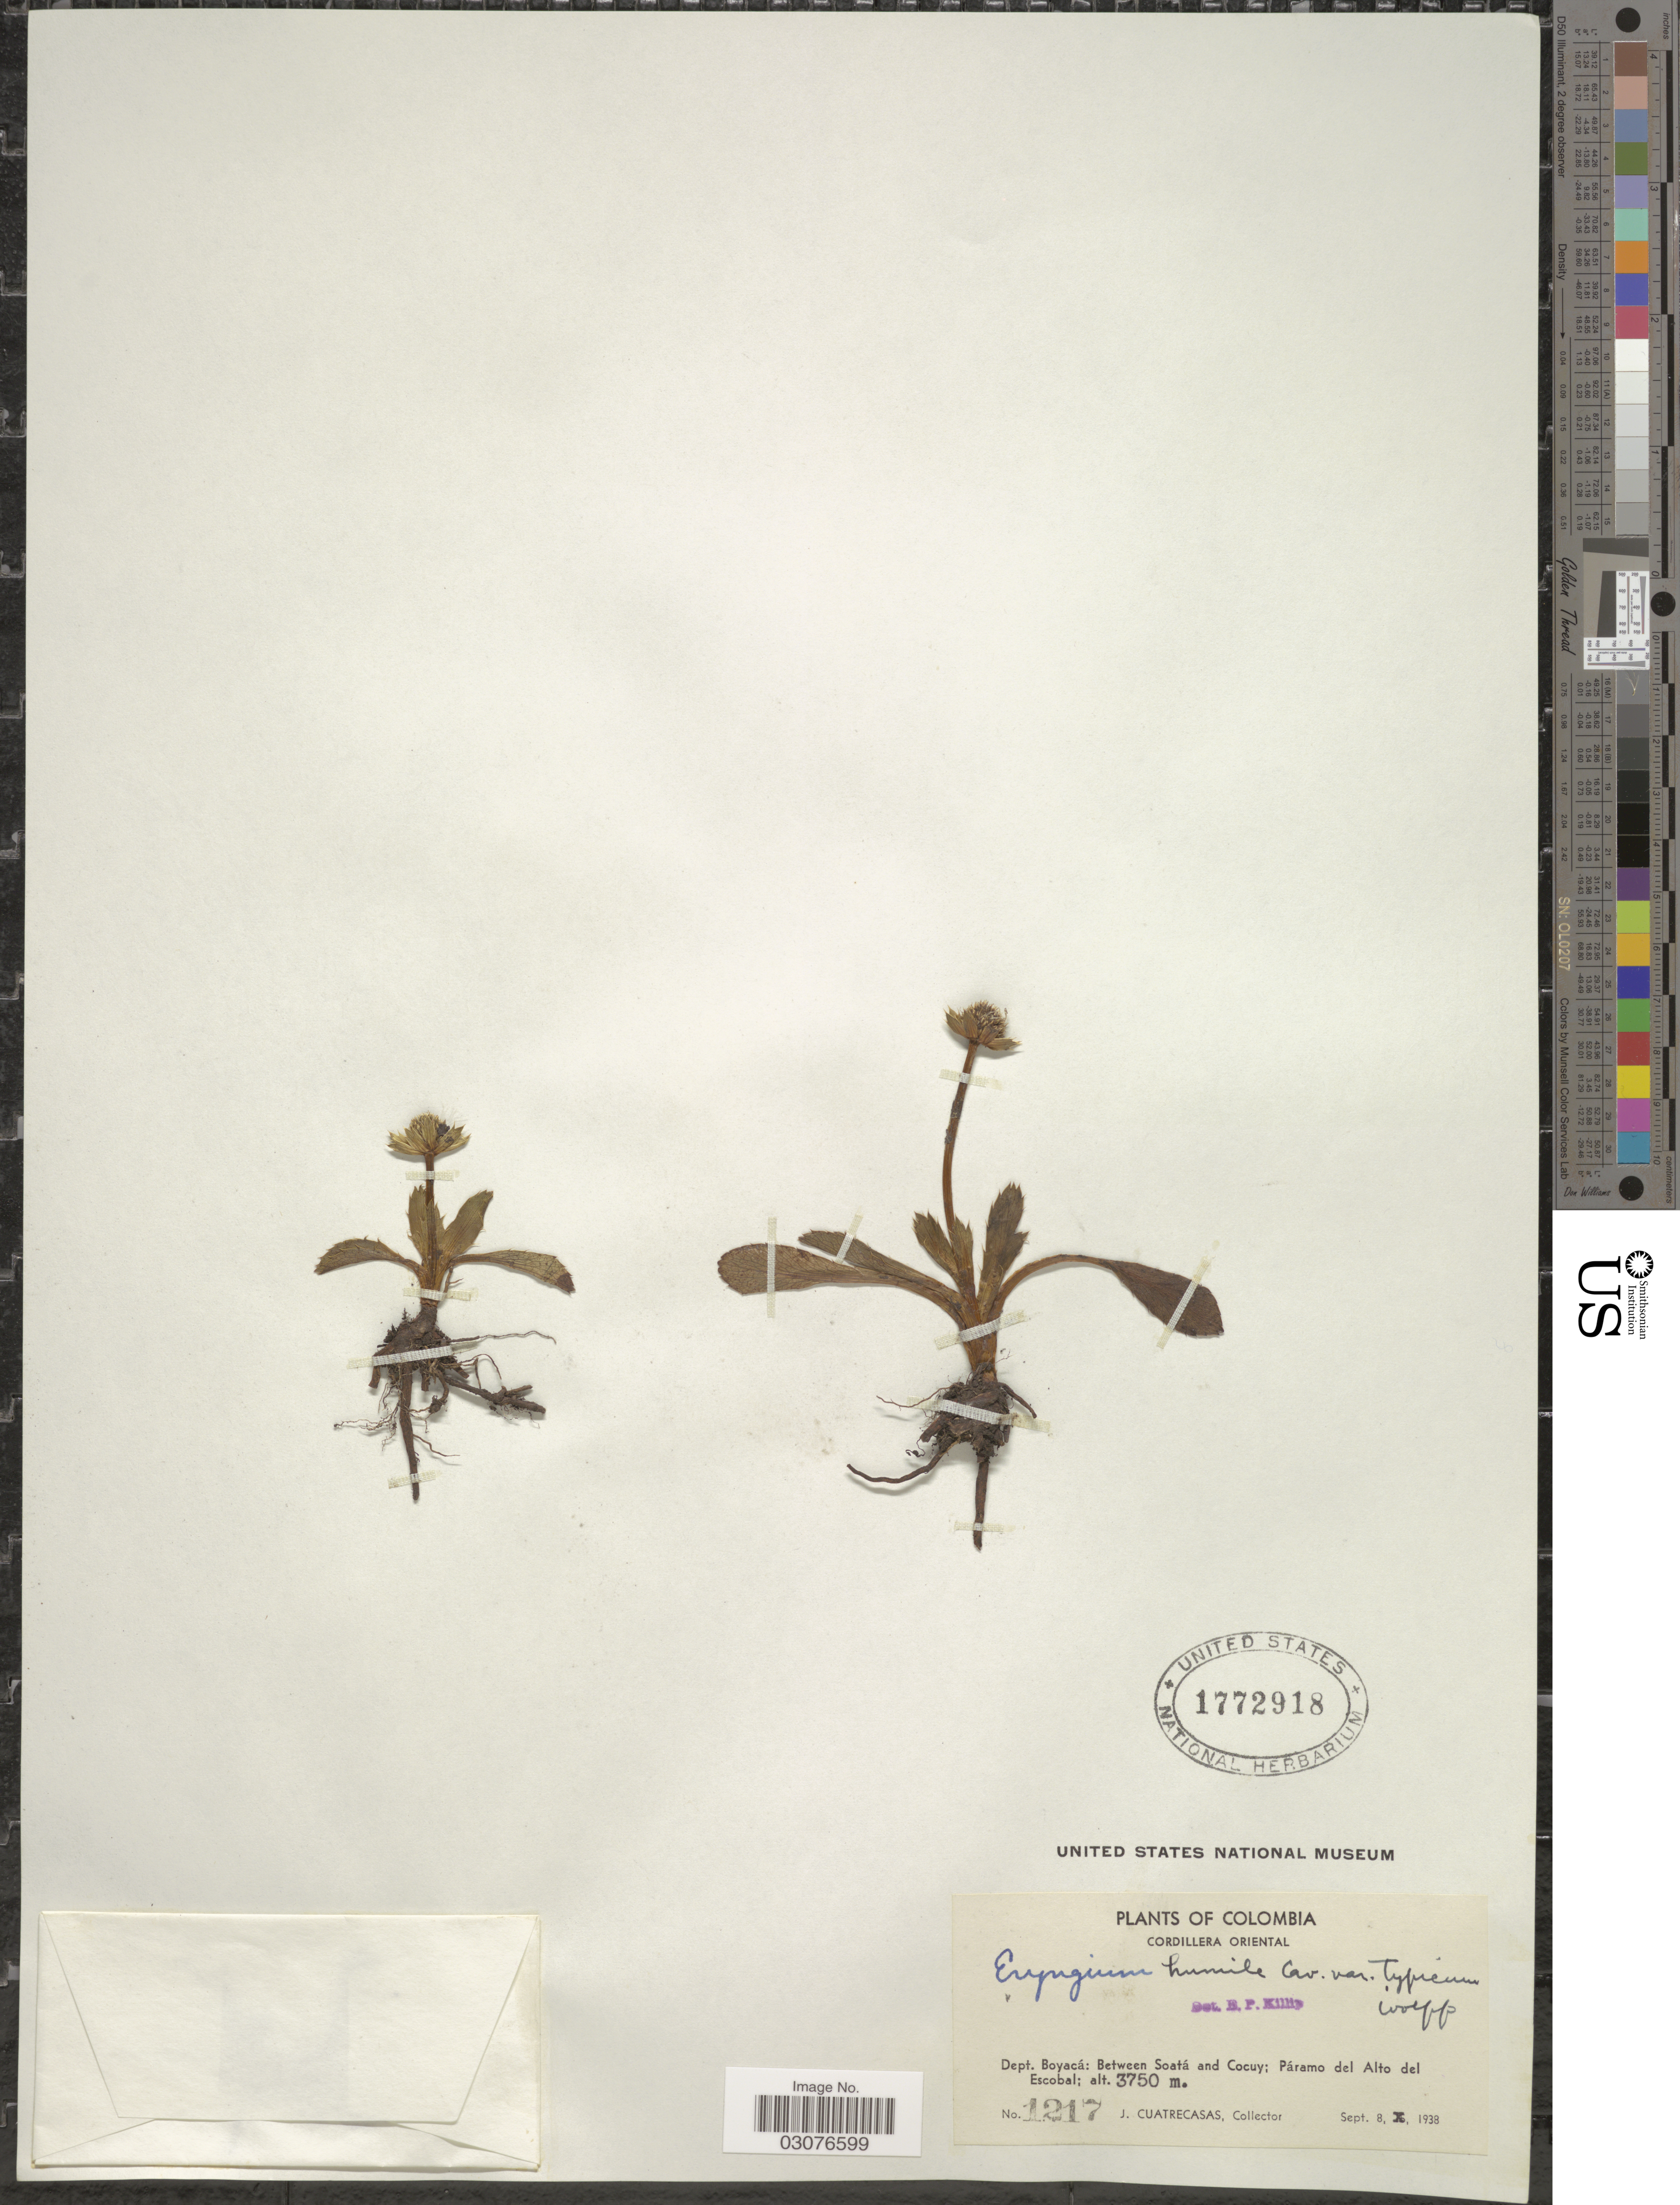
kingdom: Plantae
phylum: Tracheophyta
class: Magnoliopsida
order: Apiales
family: Apiaceae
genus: Eryngium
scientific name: Eryngium bourgatii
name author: Gouan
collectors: J. Cuatrecasas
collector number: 1217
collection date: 1938-09-08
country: Colombia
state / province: Boyacá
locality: Cordillera Oriental, Dept. Boyacá: Between Soatá and Cocuy; Páramo del Alto del Escobal.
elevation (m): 3750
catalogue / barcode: US 1772918